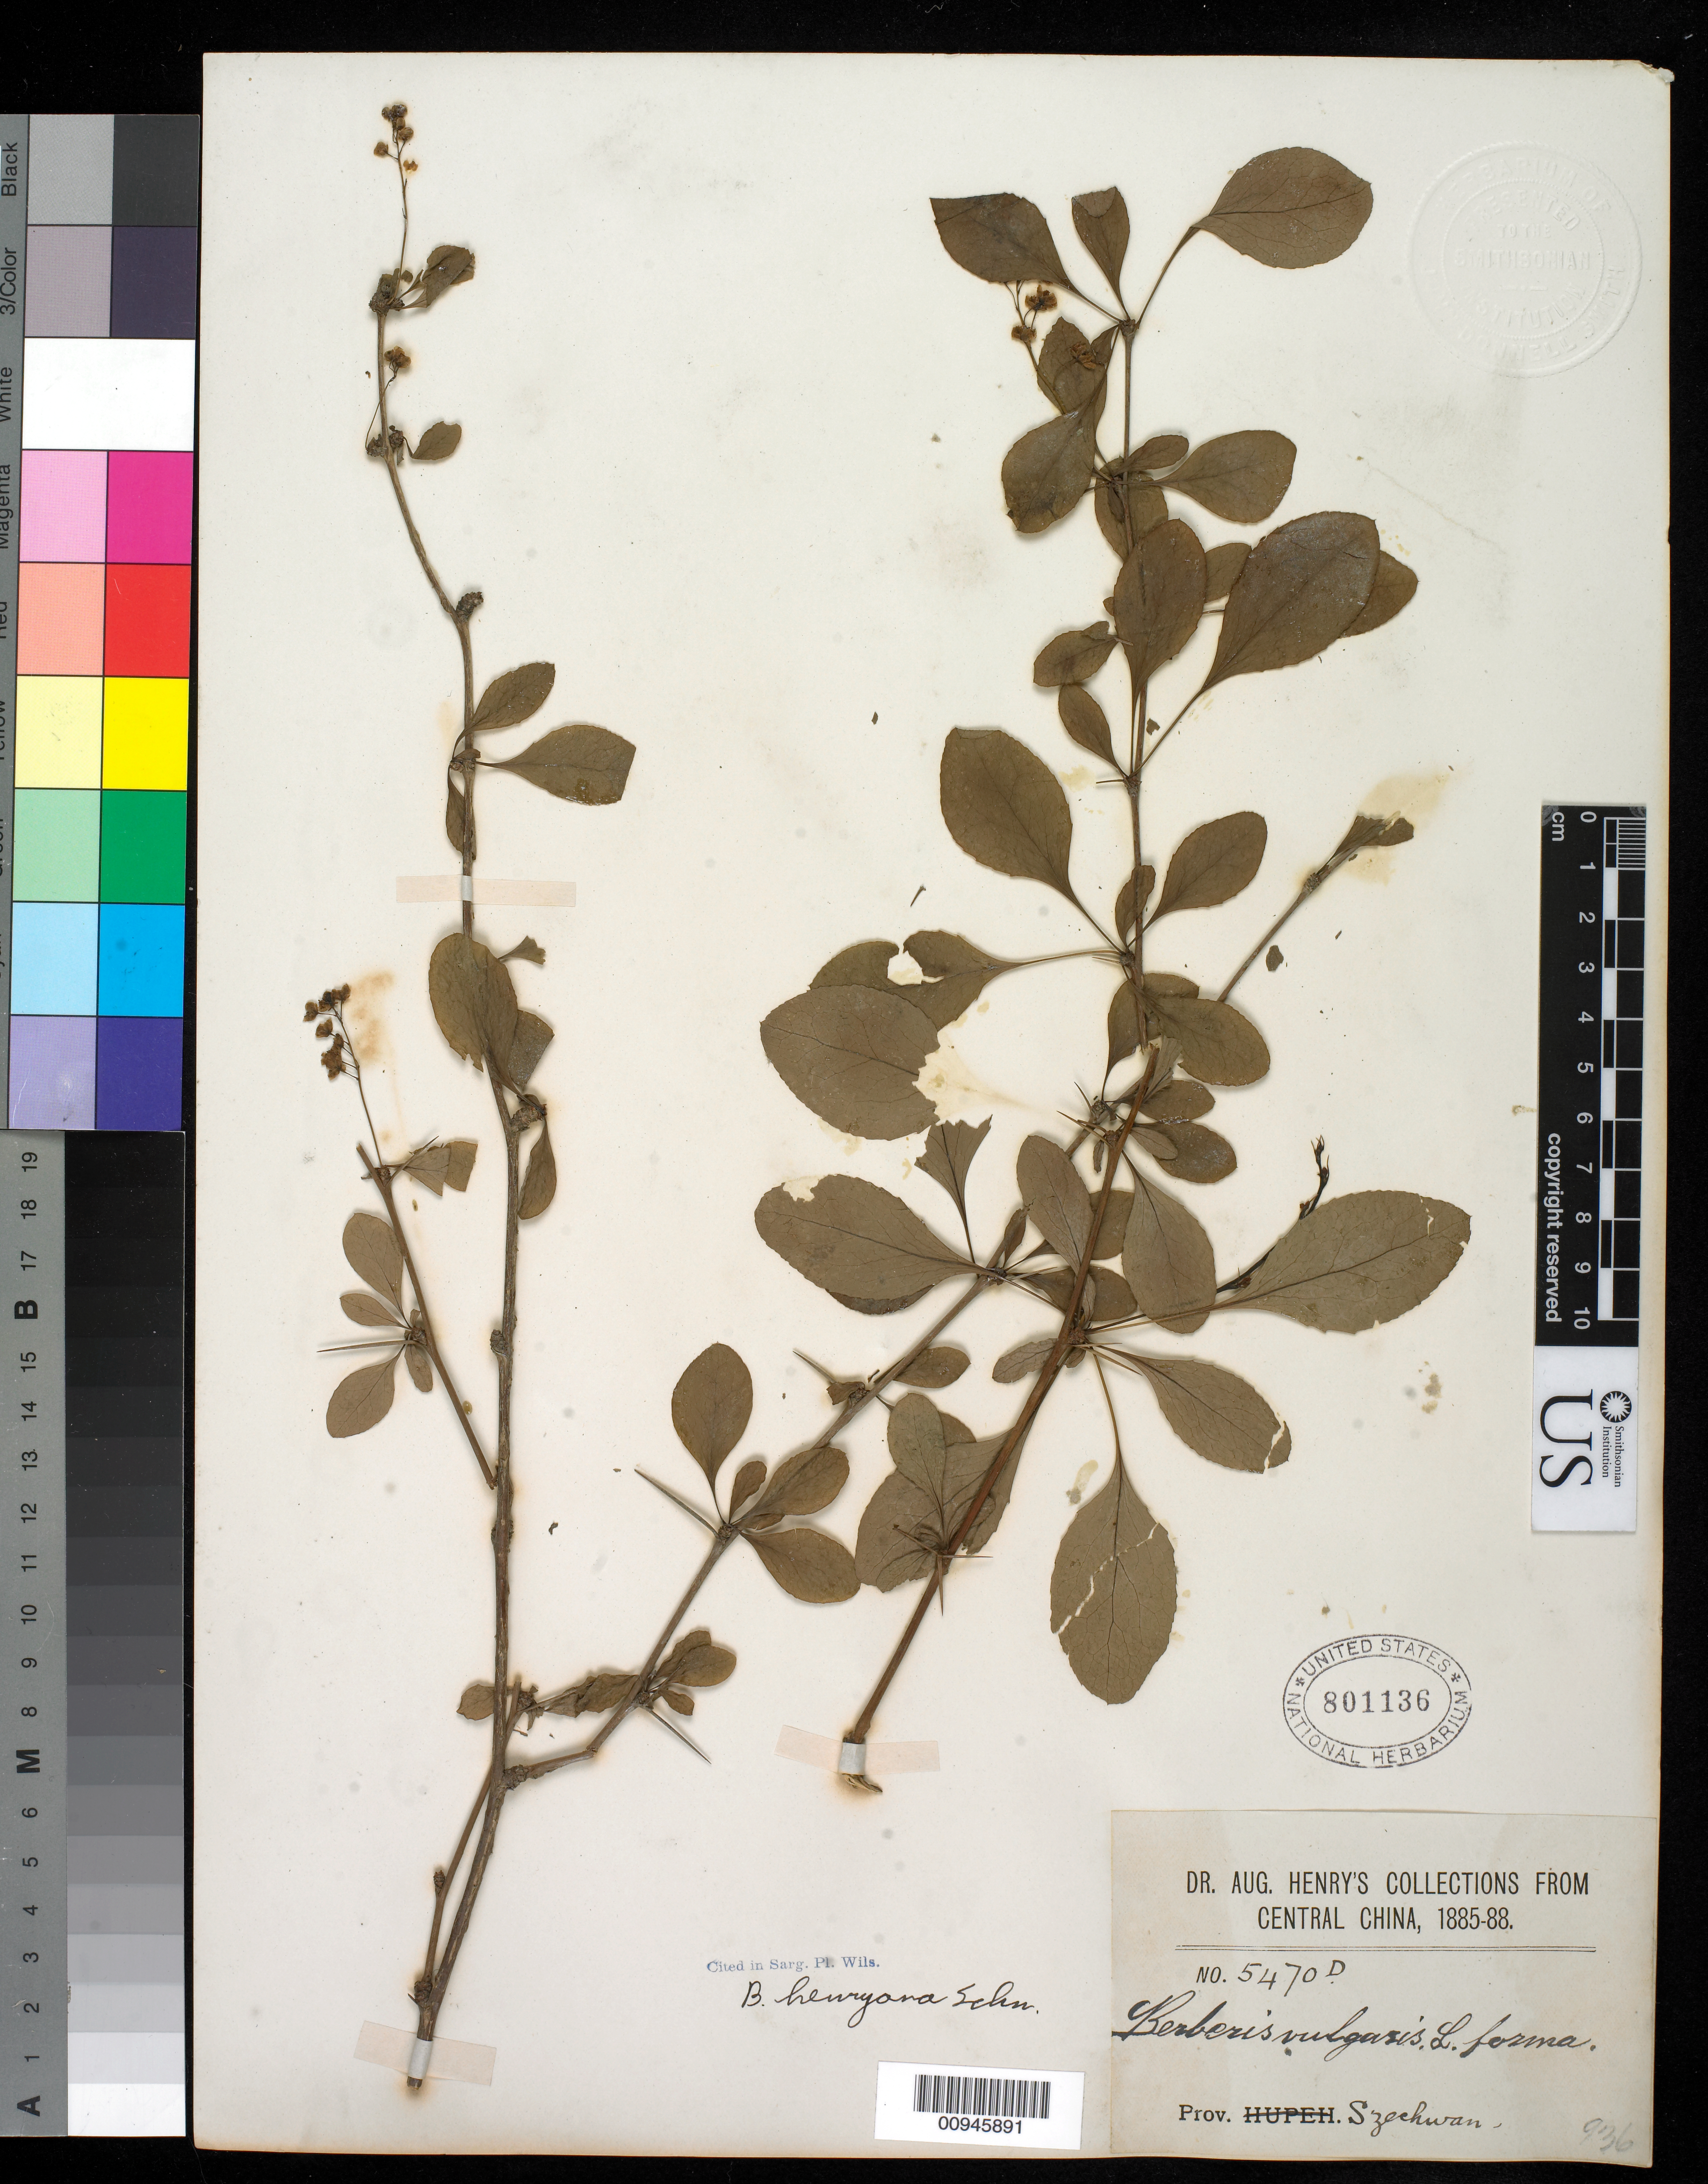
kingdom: Plantae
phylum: Tracheophyta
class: Magnoliopsida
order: Ranunculales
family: Berberidaceae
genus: Berberis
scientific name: Berberis henryana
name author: C.K. Schneid.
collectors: A. Henry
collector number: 5470 D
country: China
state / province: Sichuan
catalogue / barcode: US 801136